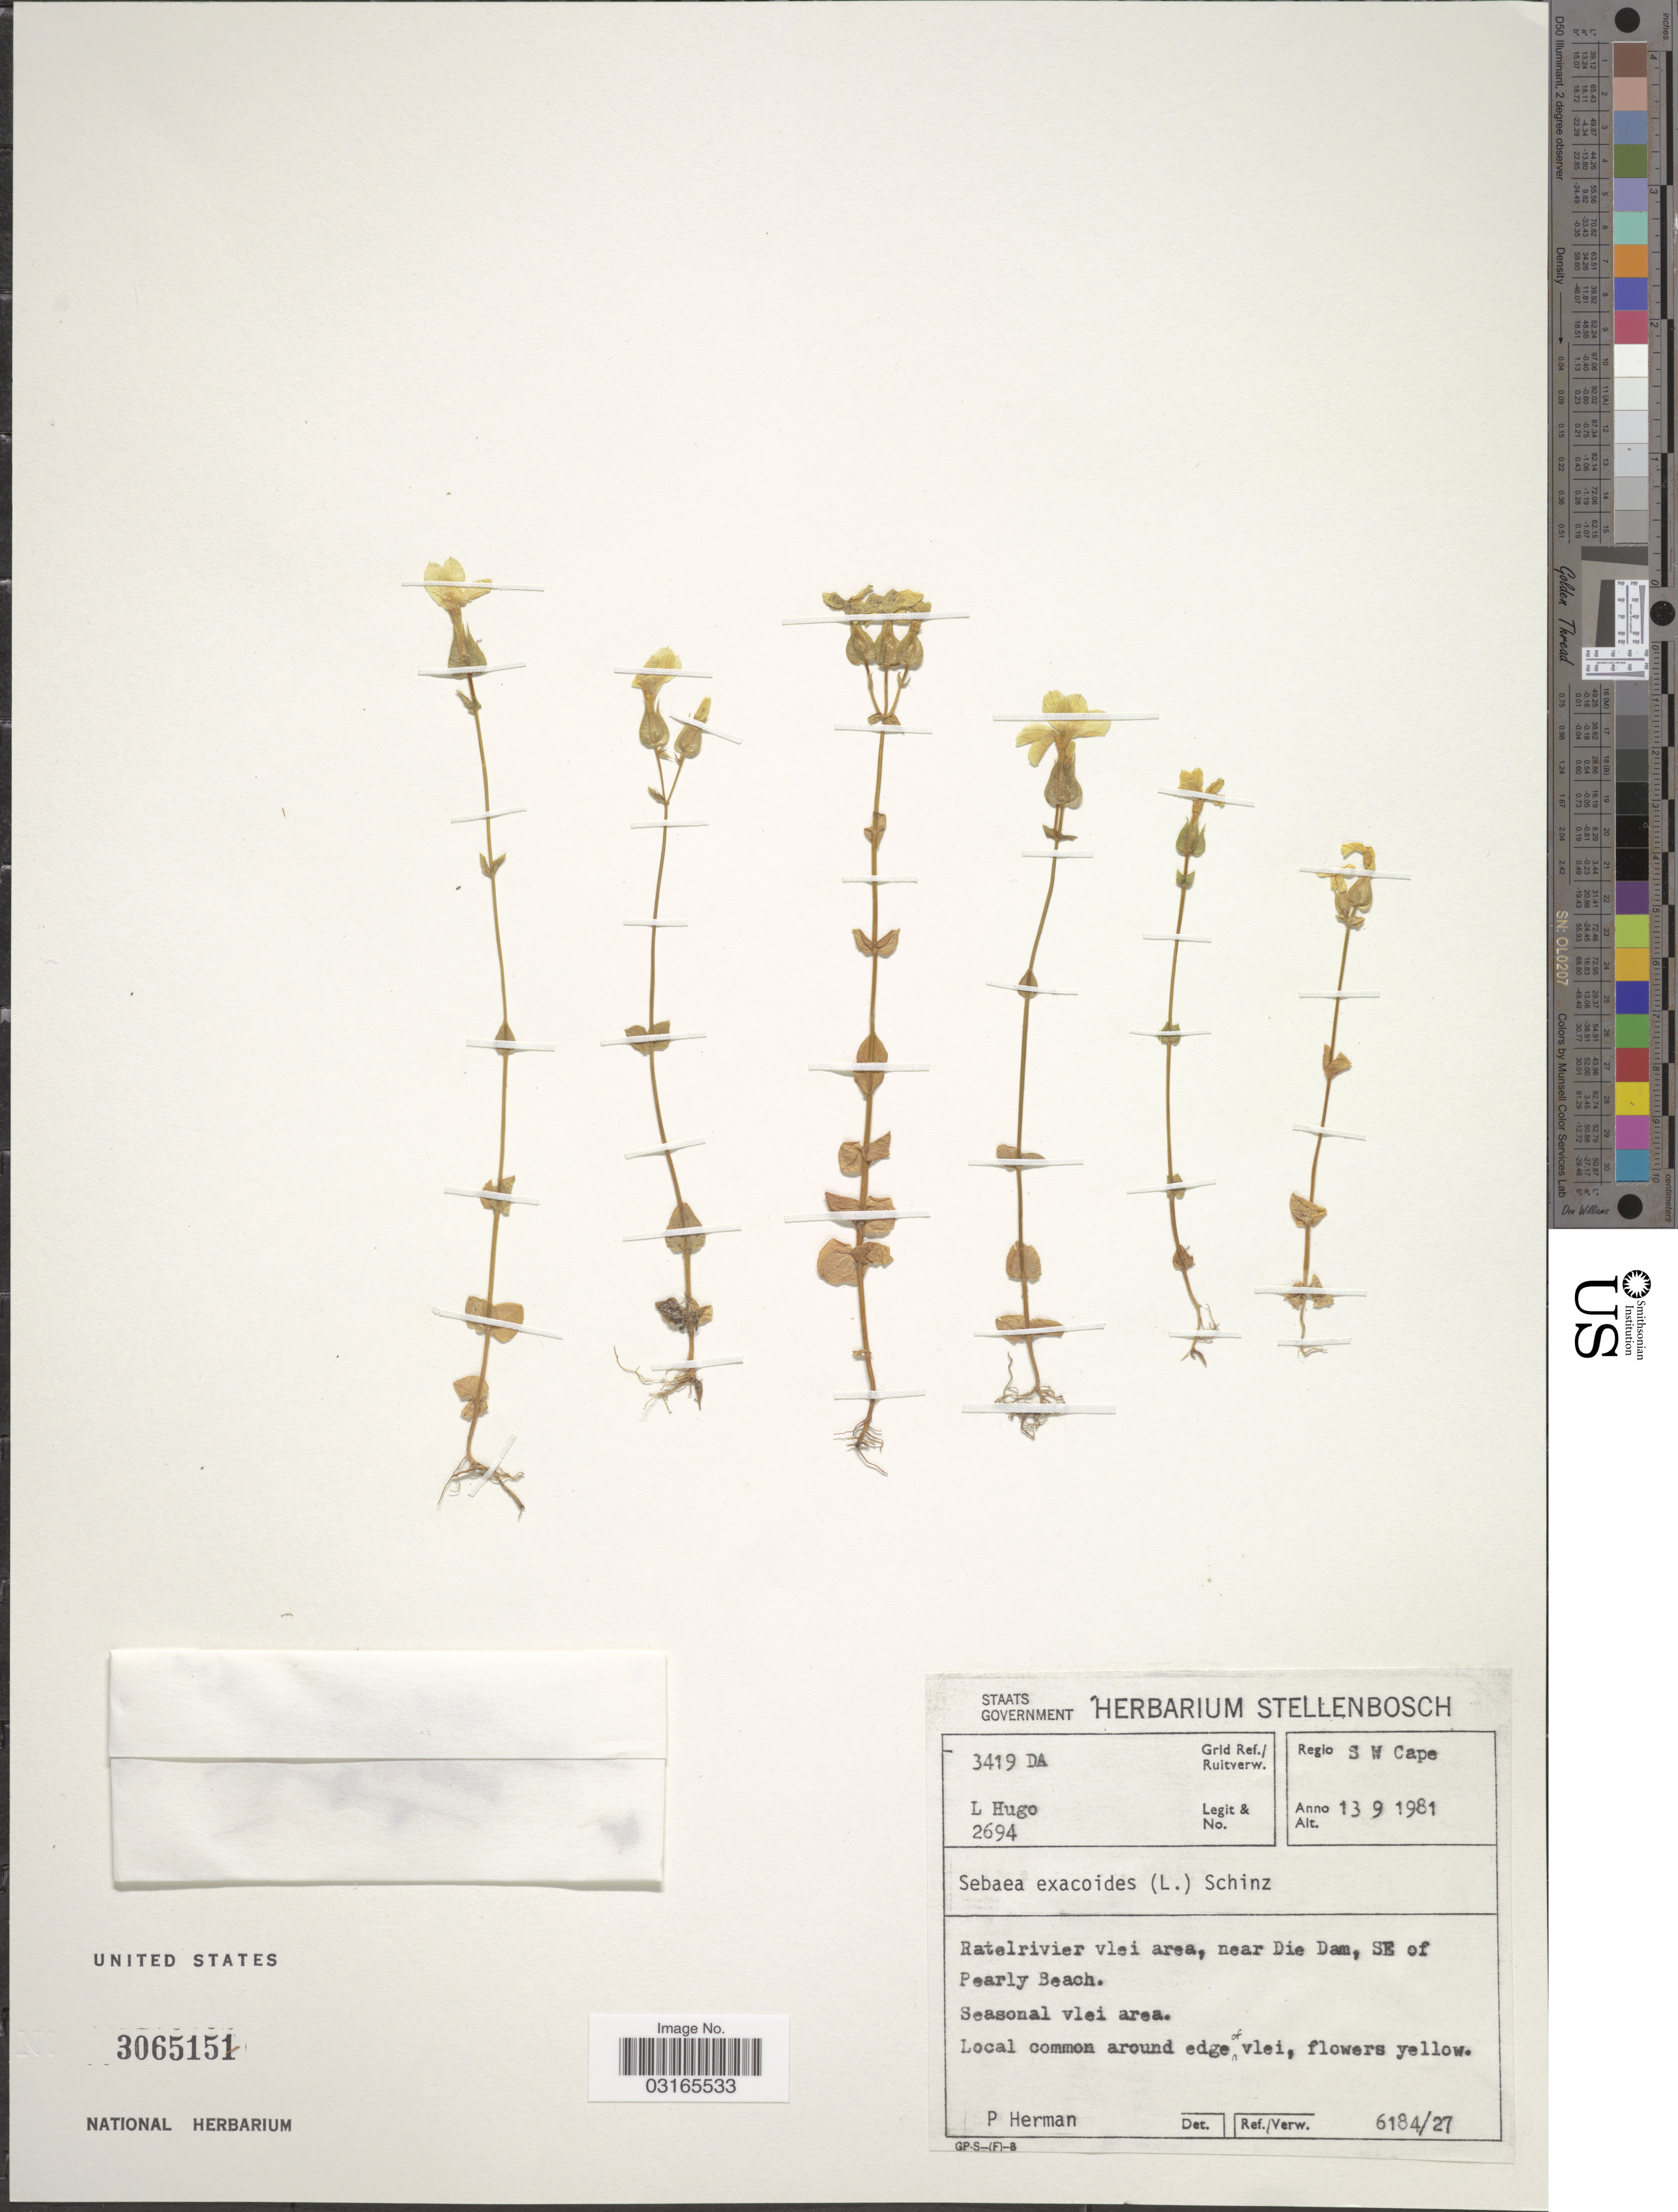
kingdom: Plantae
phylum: Tracheophyta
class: Magnoliopsida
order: Gentianales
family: Gentianaceae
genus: Sebaea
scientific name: Sebaea exacoides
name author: (L.) Schinz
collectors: L. Hugo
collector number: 2694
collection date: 1981-09-13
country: South Africa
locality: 3419 DA Grid Ref./ Ruitverw. Regio SW Cape. Ratelrivier vlei area, near Die Dam, SE of Pearly Beach.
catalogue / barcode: US 3065151